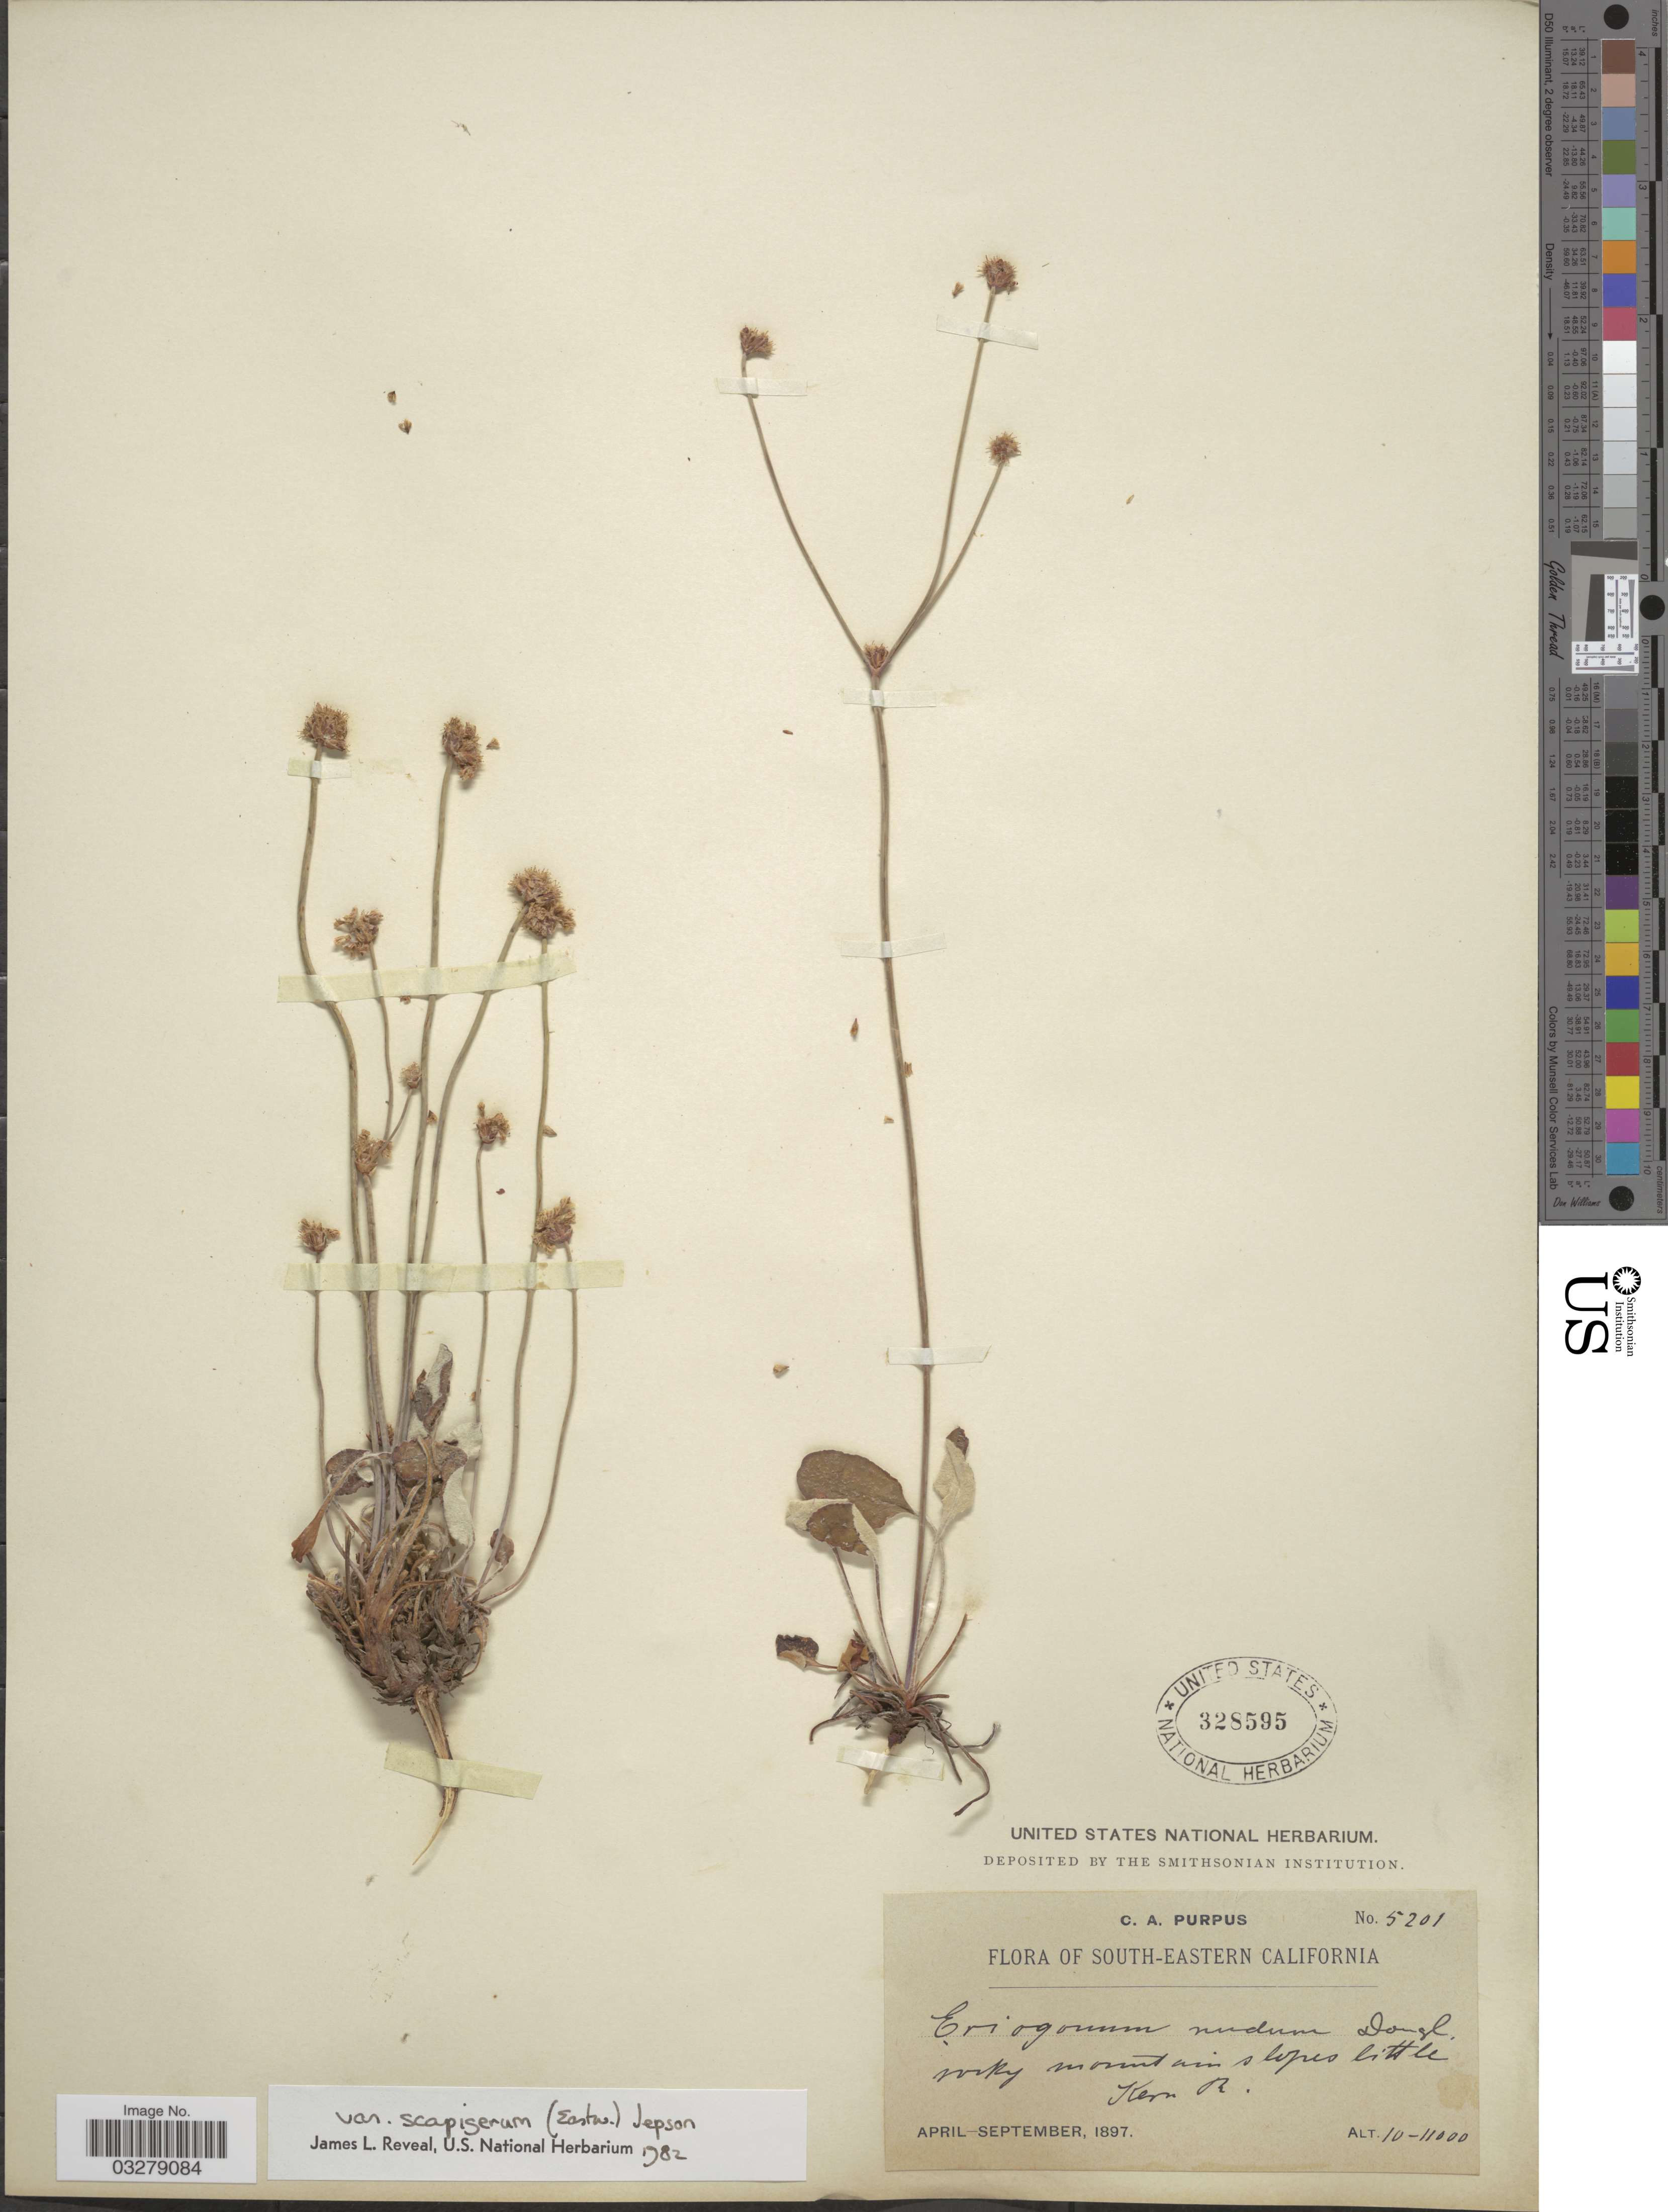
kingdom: Plantae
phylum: Tracheophyta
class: Magnoliopsida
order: Caryophyllales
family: Polygonaceae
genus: Eriogonum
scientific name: Eriogonum nudum var. scapigerum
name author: (Eastw.) Jeps.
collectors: C. A. Purpus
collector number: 5201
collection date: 1897-04/1897-09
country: United States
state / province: California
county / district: Kern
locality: South-Eastern California, rocky mountain slopes Little Kern R.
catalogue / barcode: US 328595